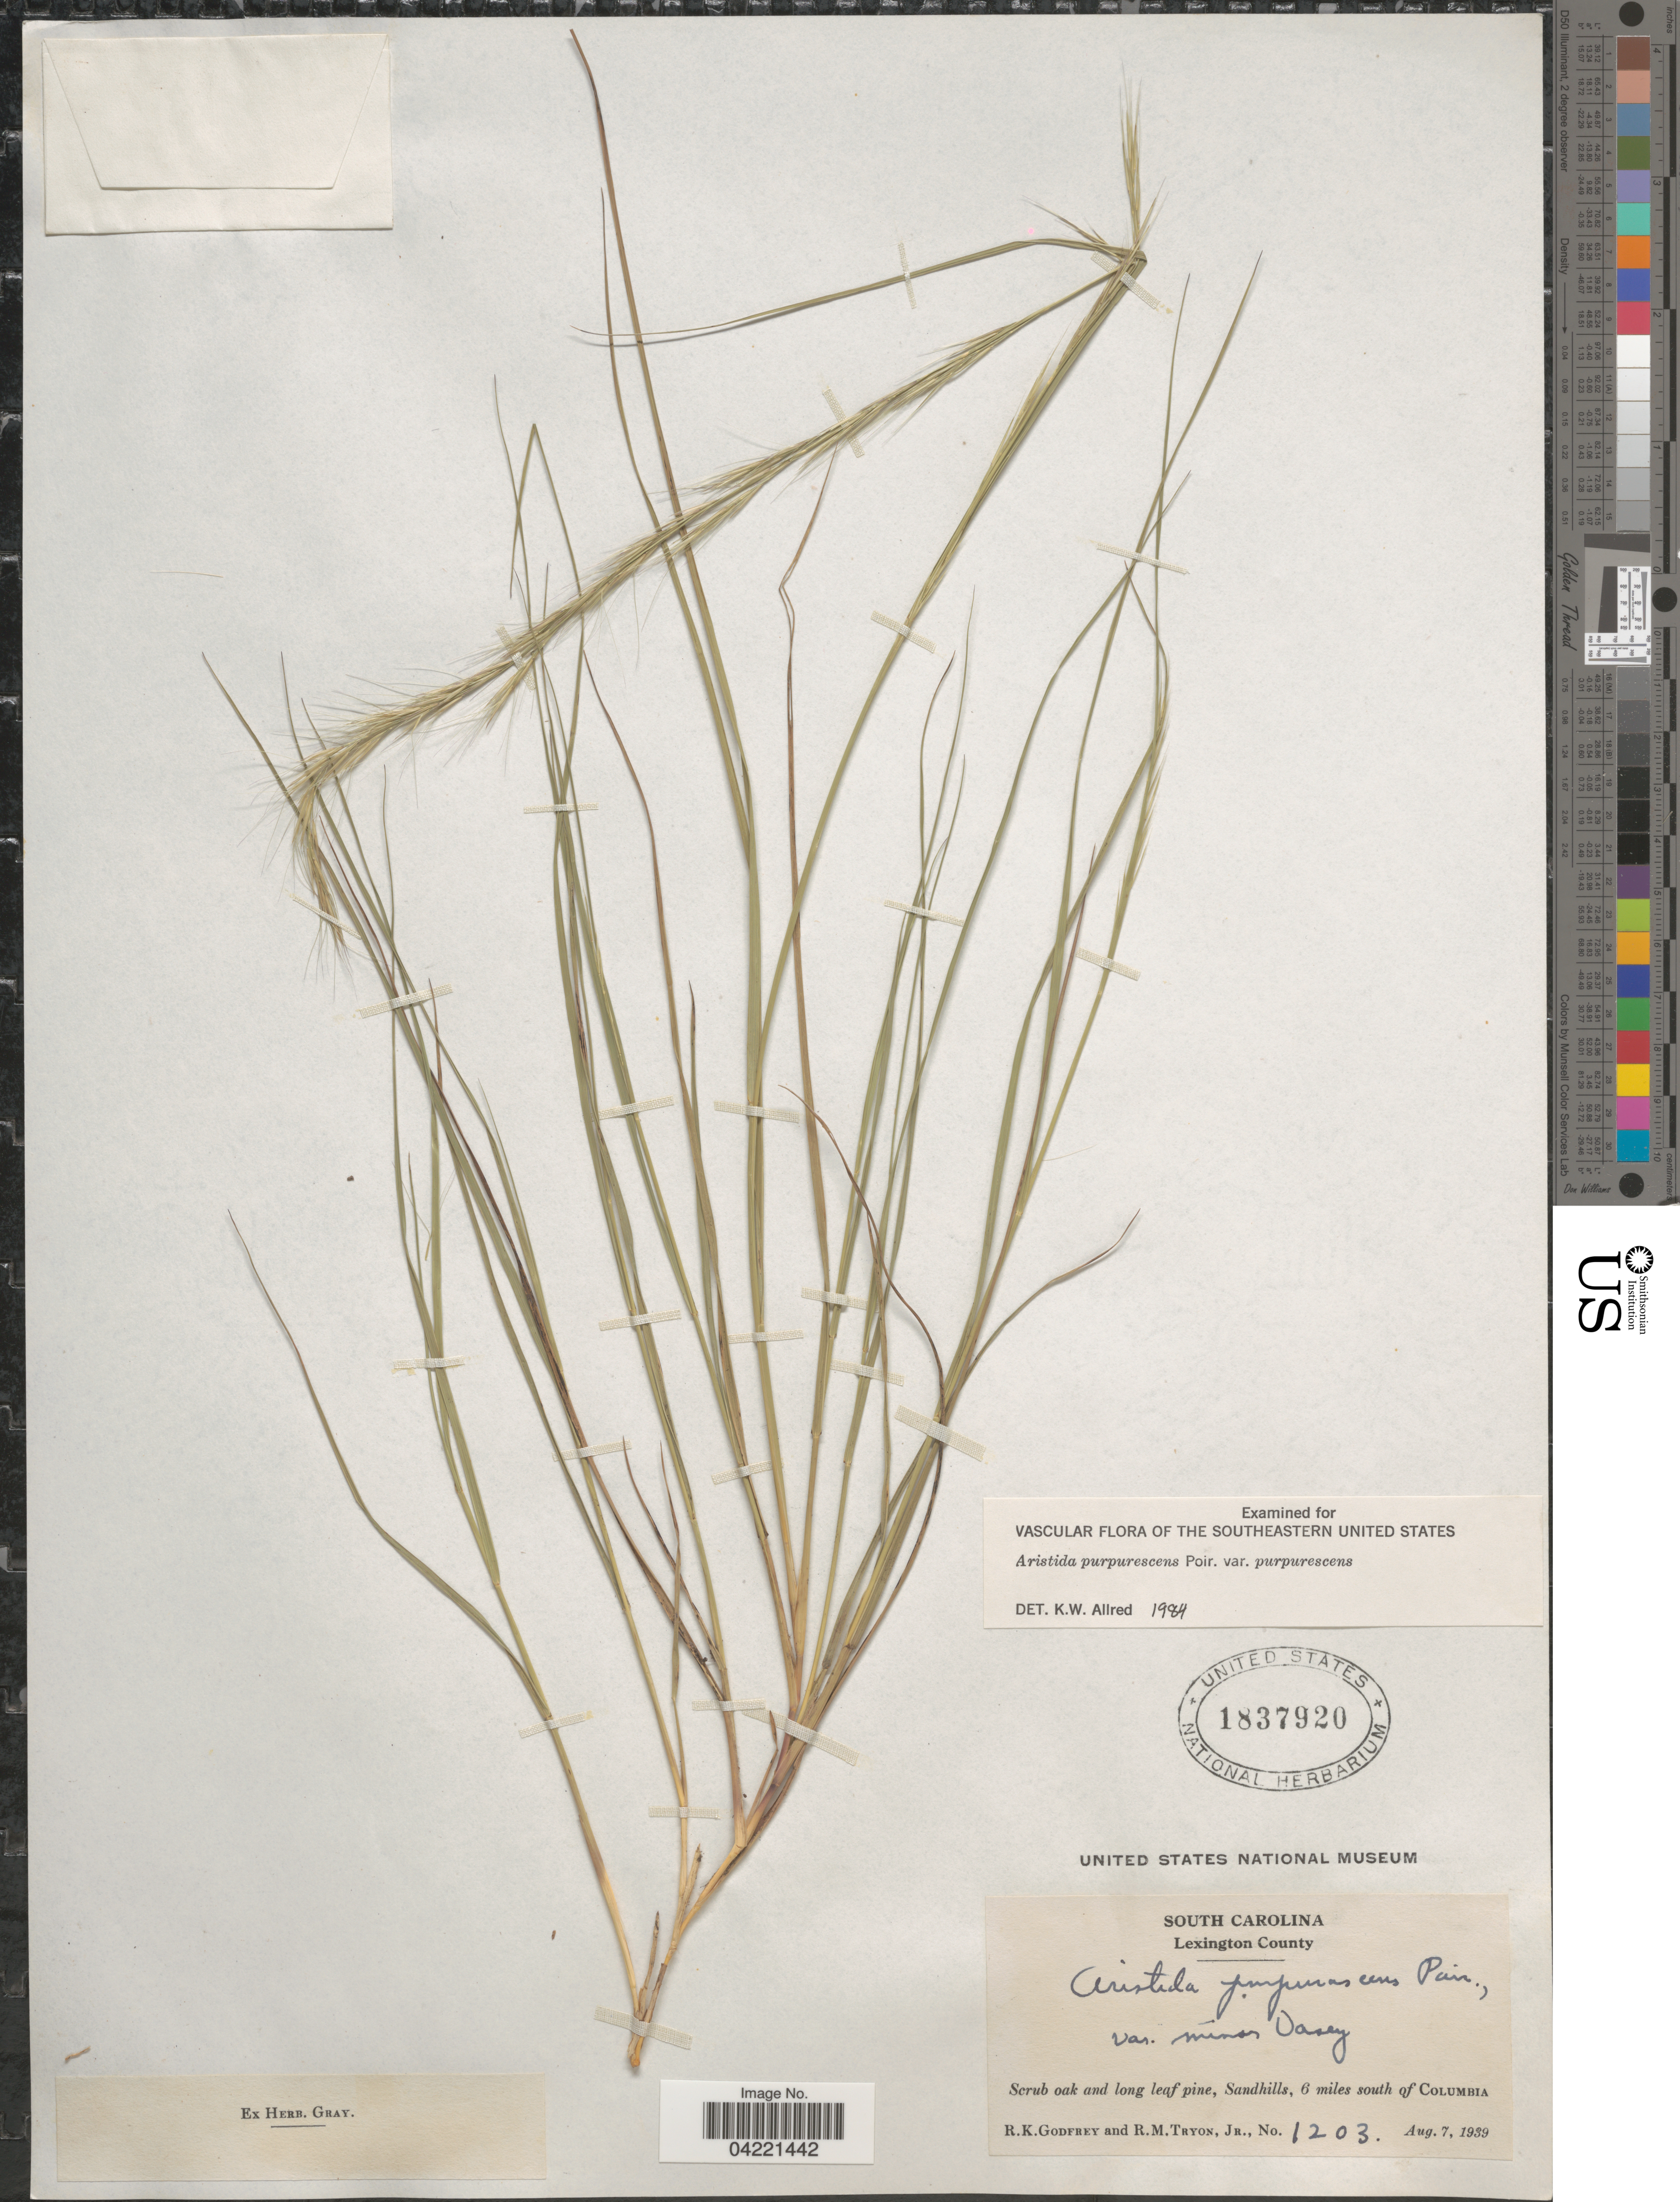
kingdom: Plantae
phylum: Tracheophyta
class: Liliopsida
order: Poales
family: Poaceae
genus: Aristida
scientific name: Aristida purpurascens var. purpurescens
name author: Poir.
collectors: R. K. Godfrey & R. Tryon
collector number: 1203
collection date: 1939-08-07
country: United States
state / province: South Carolina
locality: Lexington County. Scrub oak and long leaf pine, Sandhills, 6 miles south of Columbia.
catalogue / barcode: US 1837920